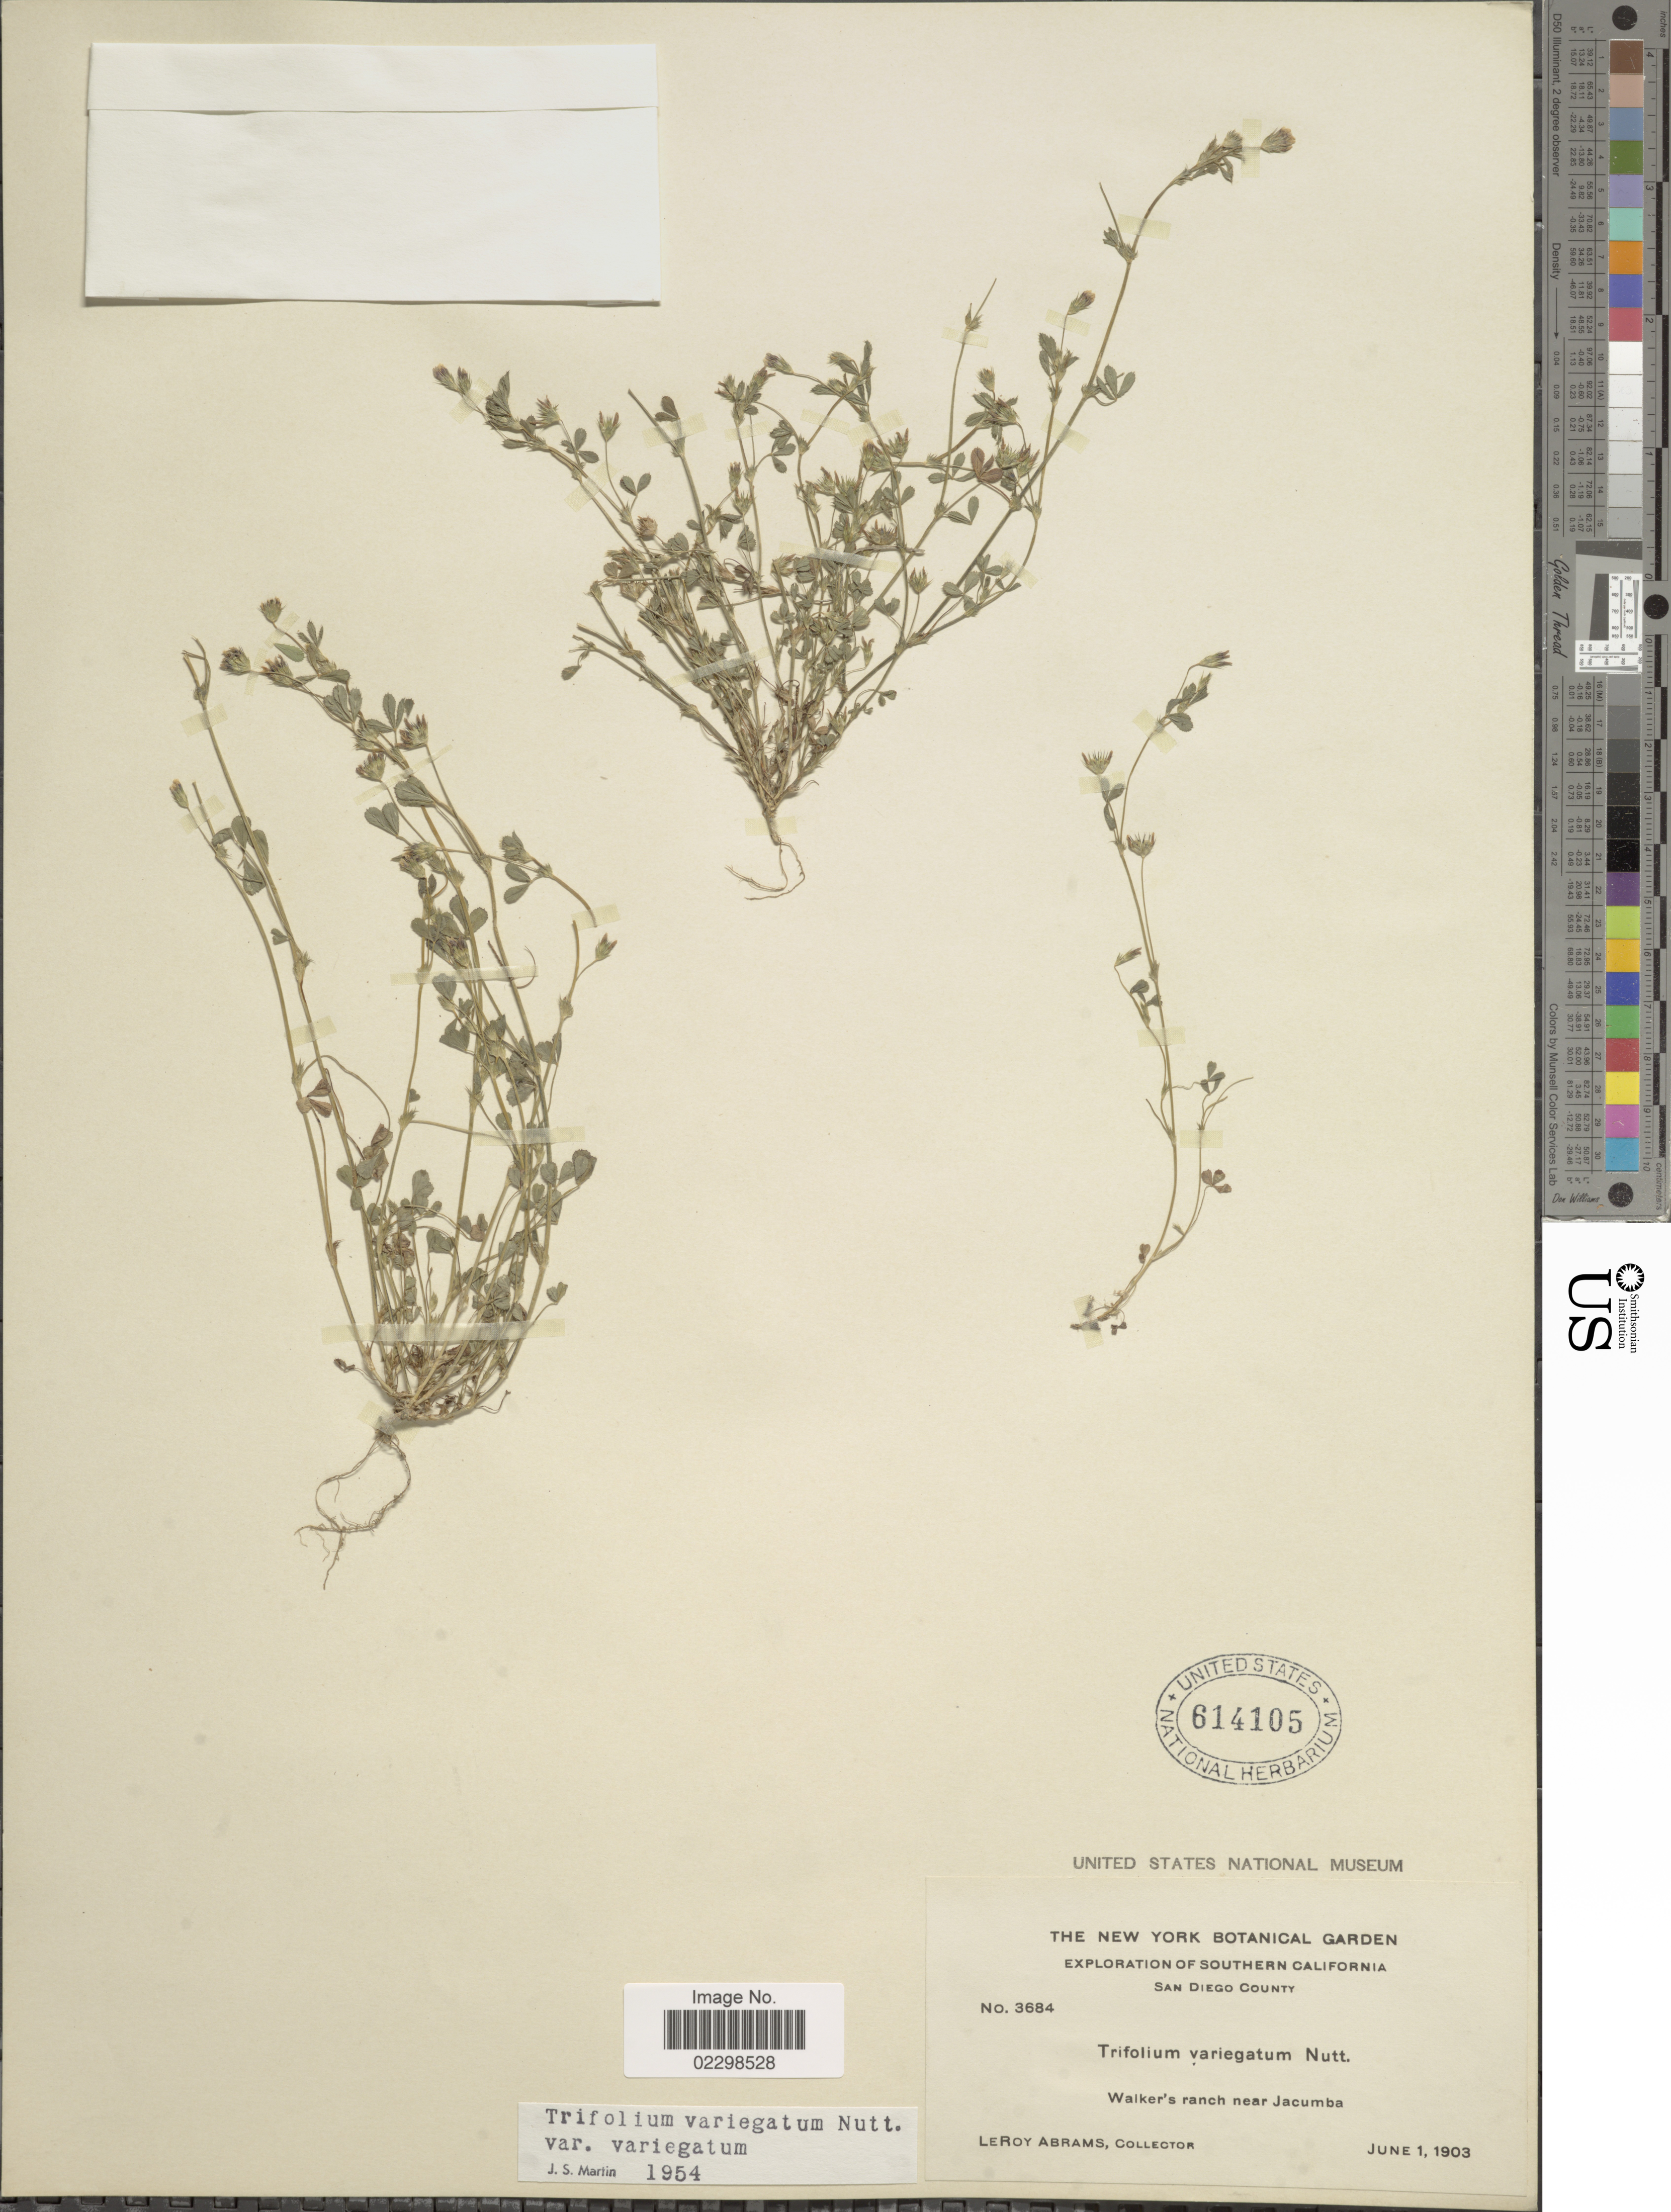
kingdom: Plantae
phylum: Tracheophyta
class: Magnoliopsida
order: Fabales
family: Fabaceae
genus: Trifolium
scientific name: Trifolium variegatum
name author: Nutt.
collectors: L. Abrams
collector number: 3684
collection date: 1903-06-01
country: United States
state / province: California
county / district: San Diego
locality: Southern California, San Diego County, Walker's Ranch near Jacumba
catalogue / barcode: US 614105